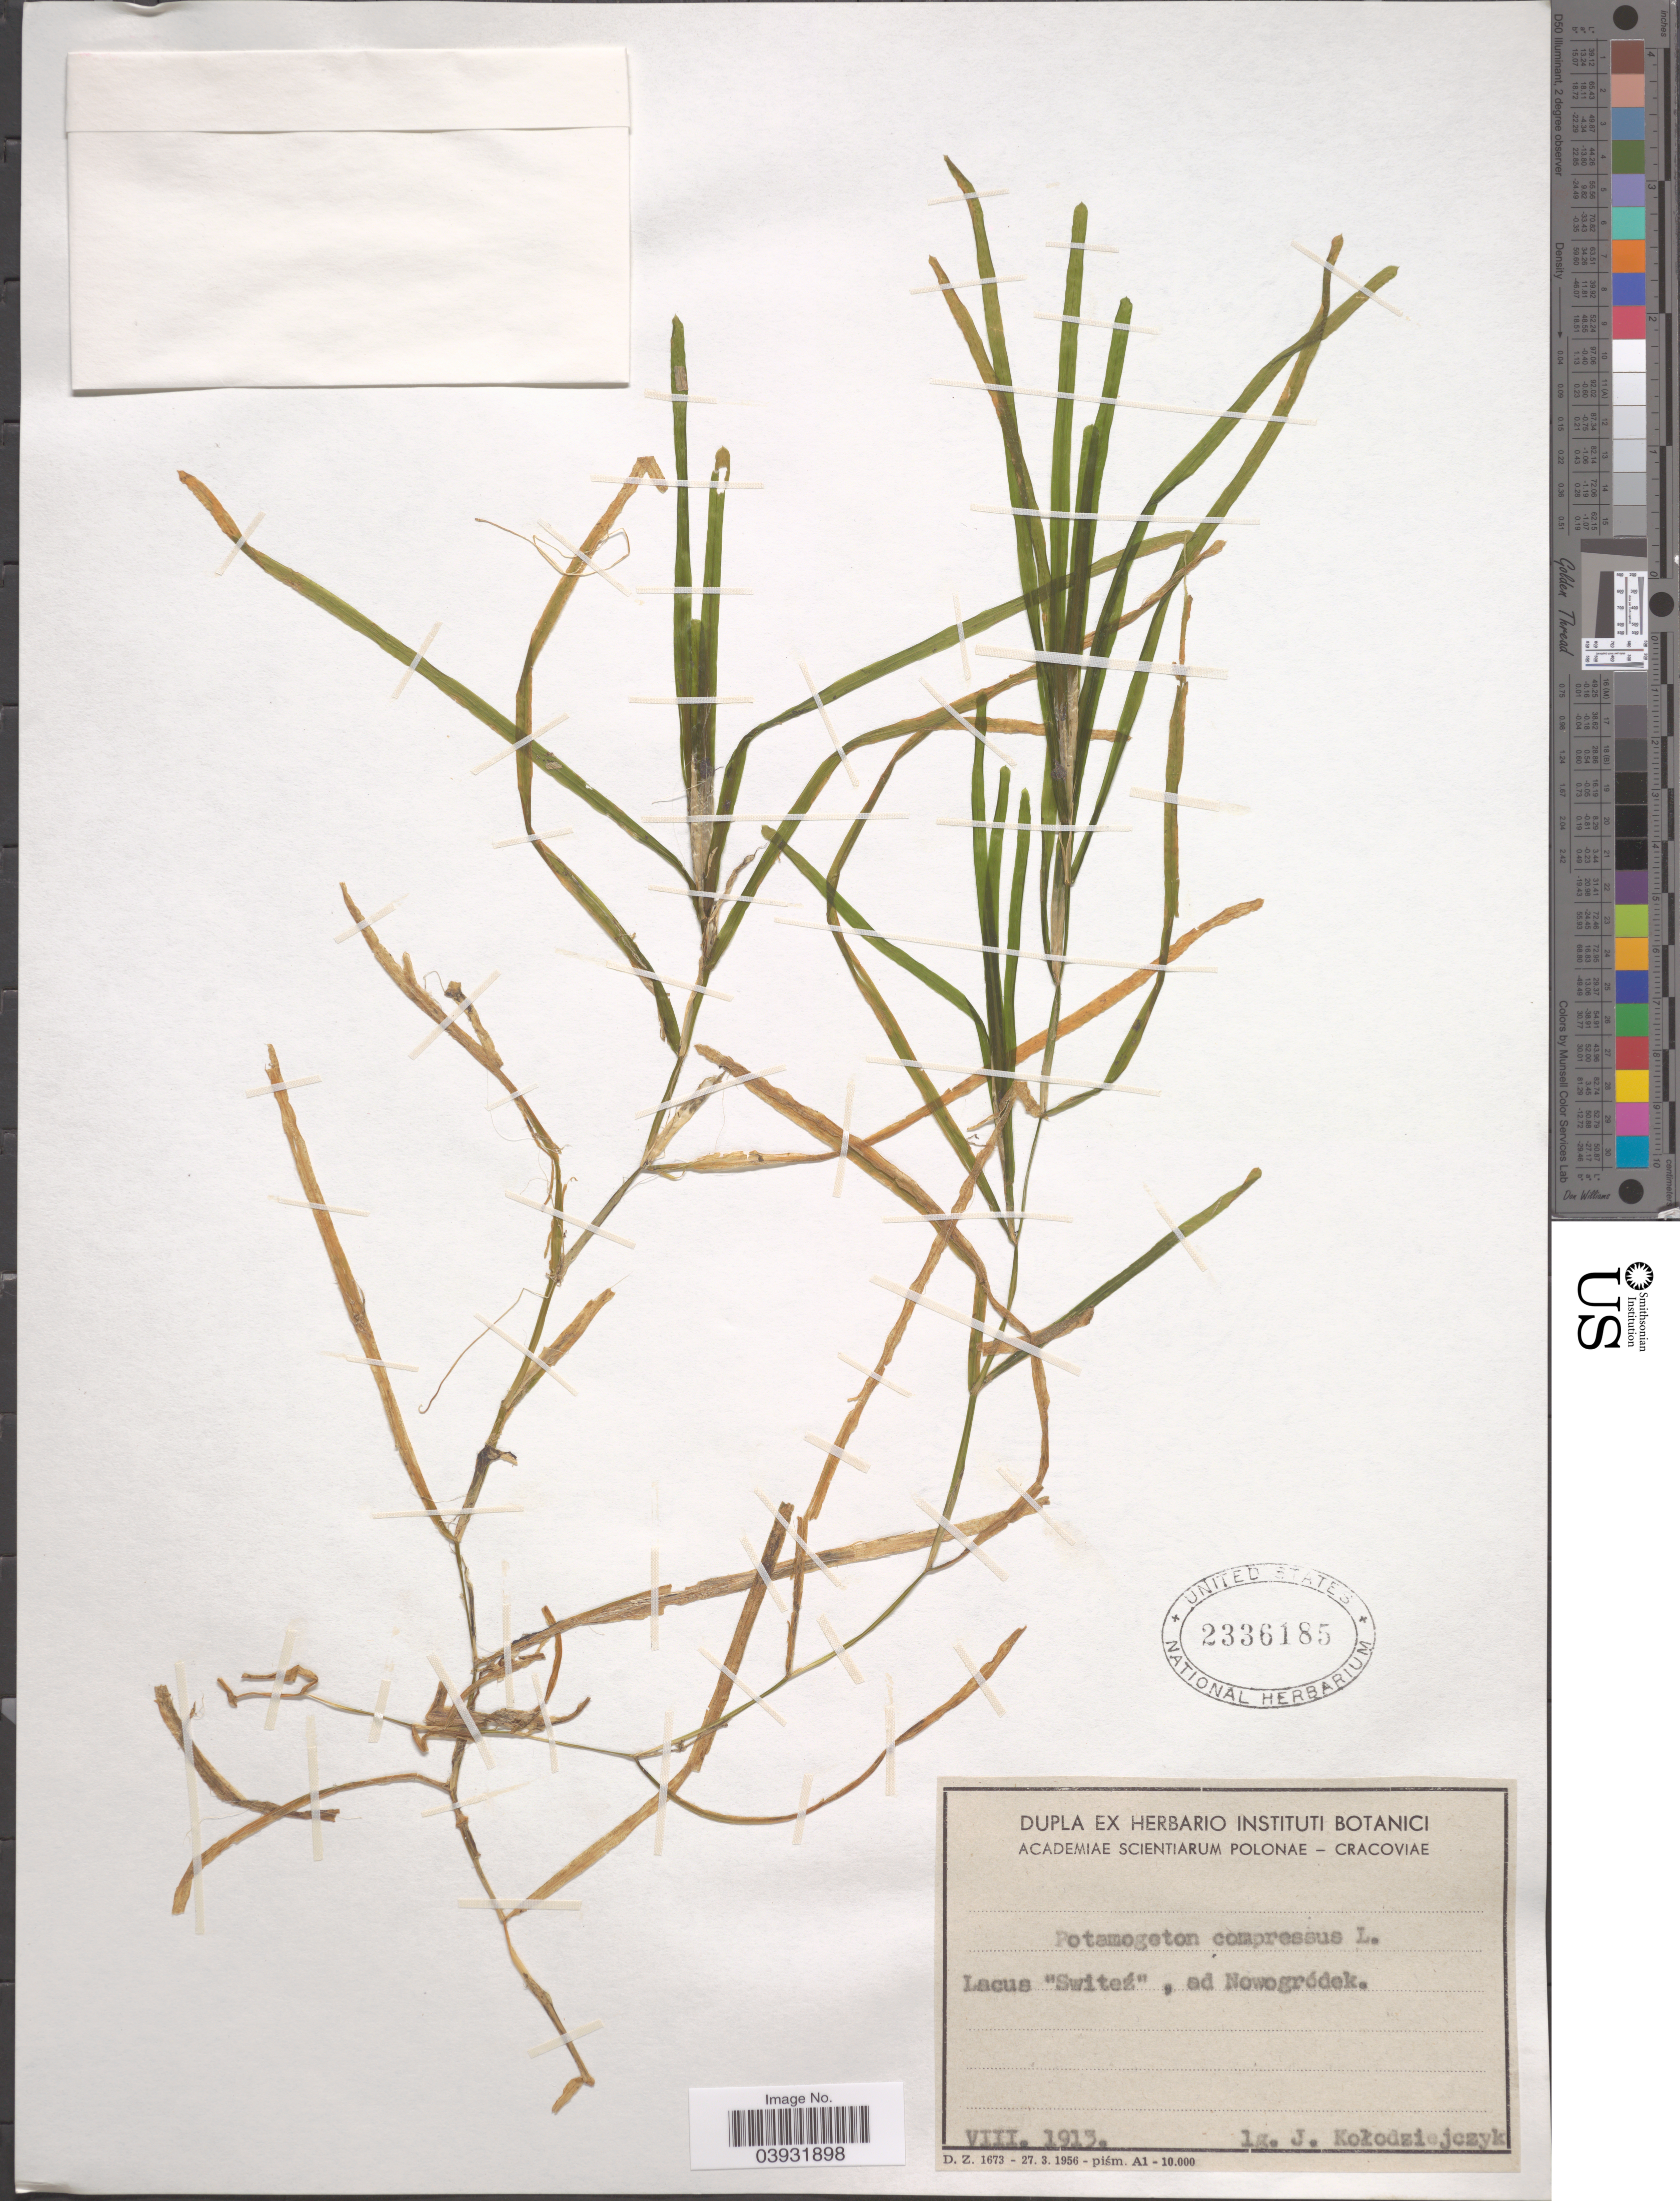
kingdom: Plantae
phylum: Tracheophyta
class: Liliopsida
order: Alismatales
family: Potamogetonaceae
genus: Potamogeton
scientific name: Potamogeton compressus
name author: L.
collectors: J. Kolodziejczyk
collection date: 1913-08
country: Belarus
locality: Lacus "Switéz", ad Nowogródek.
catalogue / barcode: US 2336185